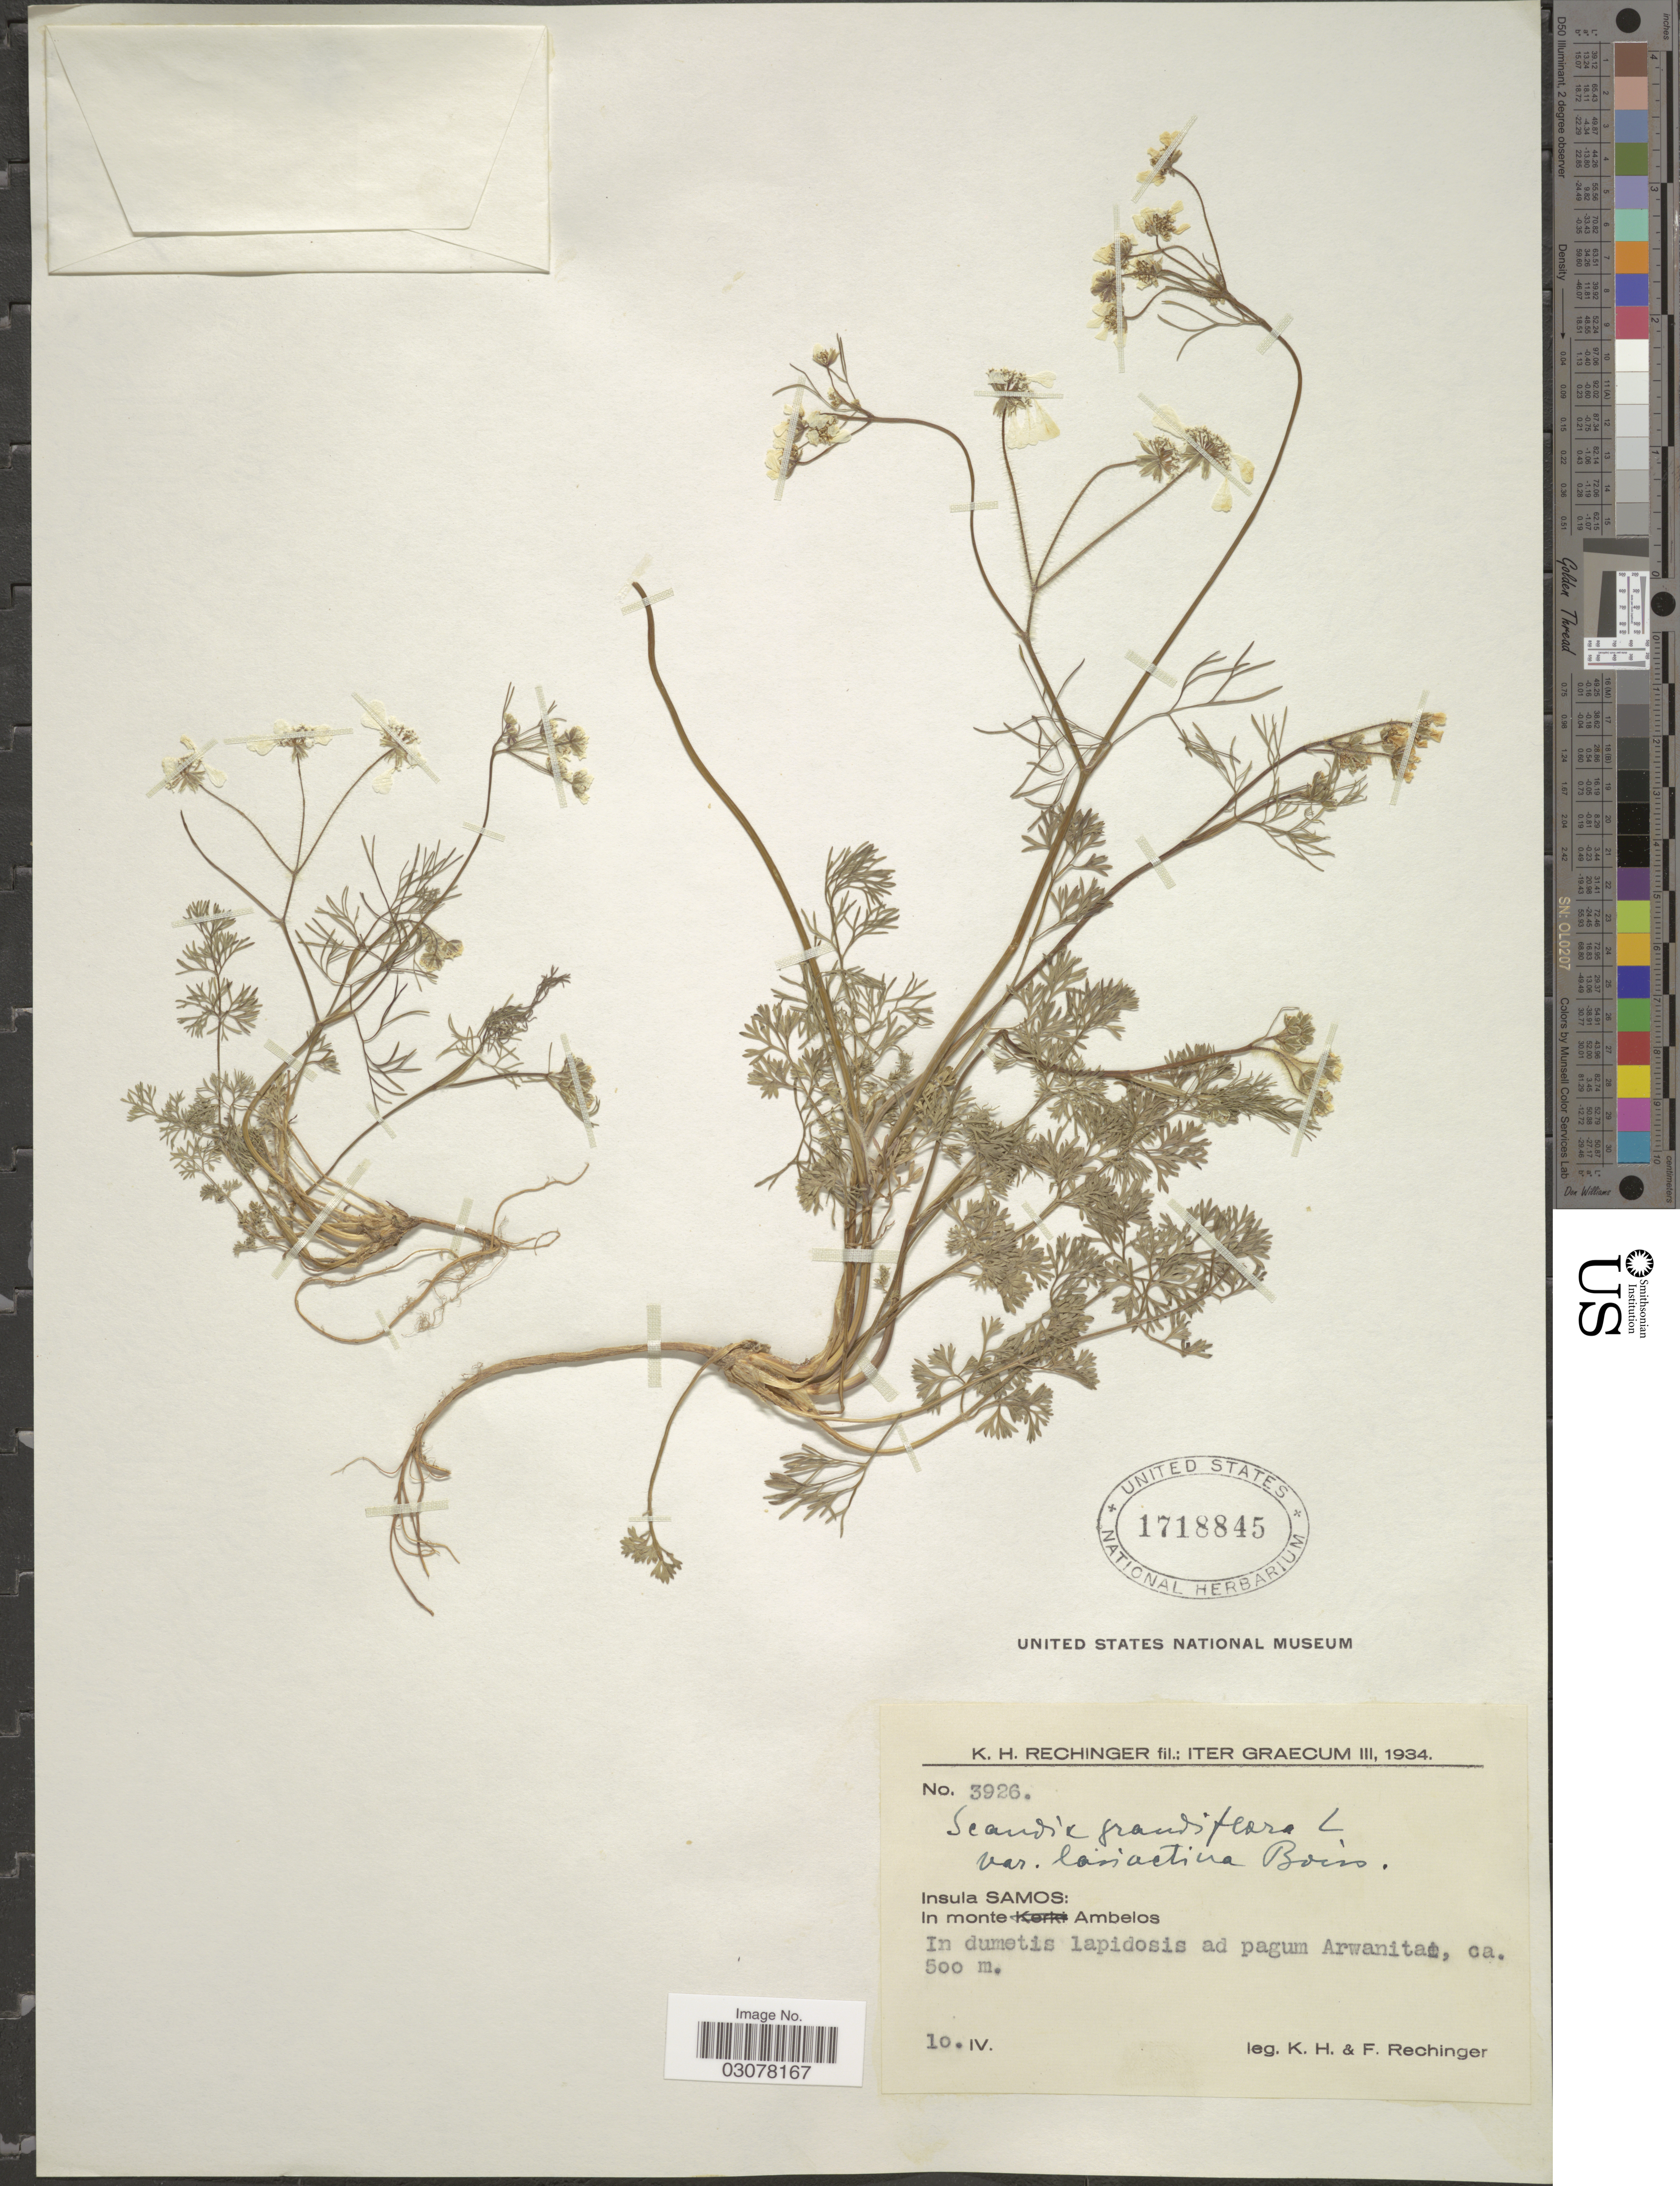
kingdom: Plantae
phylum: Tracheophyta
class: Magnoliopsida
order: Apiales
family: Apiaceae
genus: Scandix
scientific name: Scandix grandiflora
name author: L.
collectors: K. H. Rechinger & F. Rechinger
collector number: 3926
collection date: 1934-04-10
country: Greece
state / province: North Aegean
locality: Graecum. Insula Samos: In monte Ambelos. In dumetis lapidosis ad pagum Arwanita.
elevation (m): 500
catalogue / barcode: US 1718845